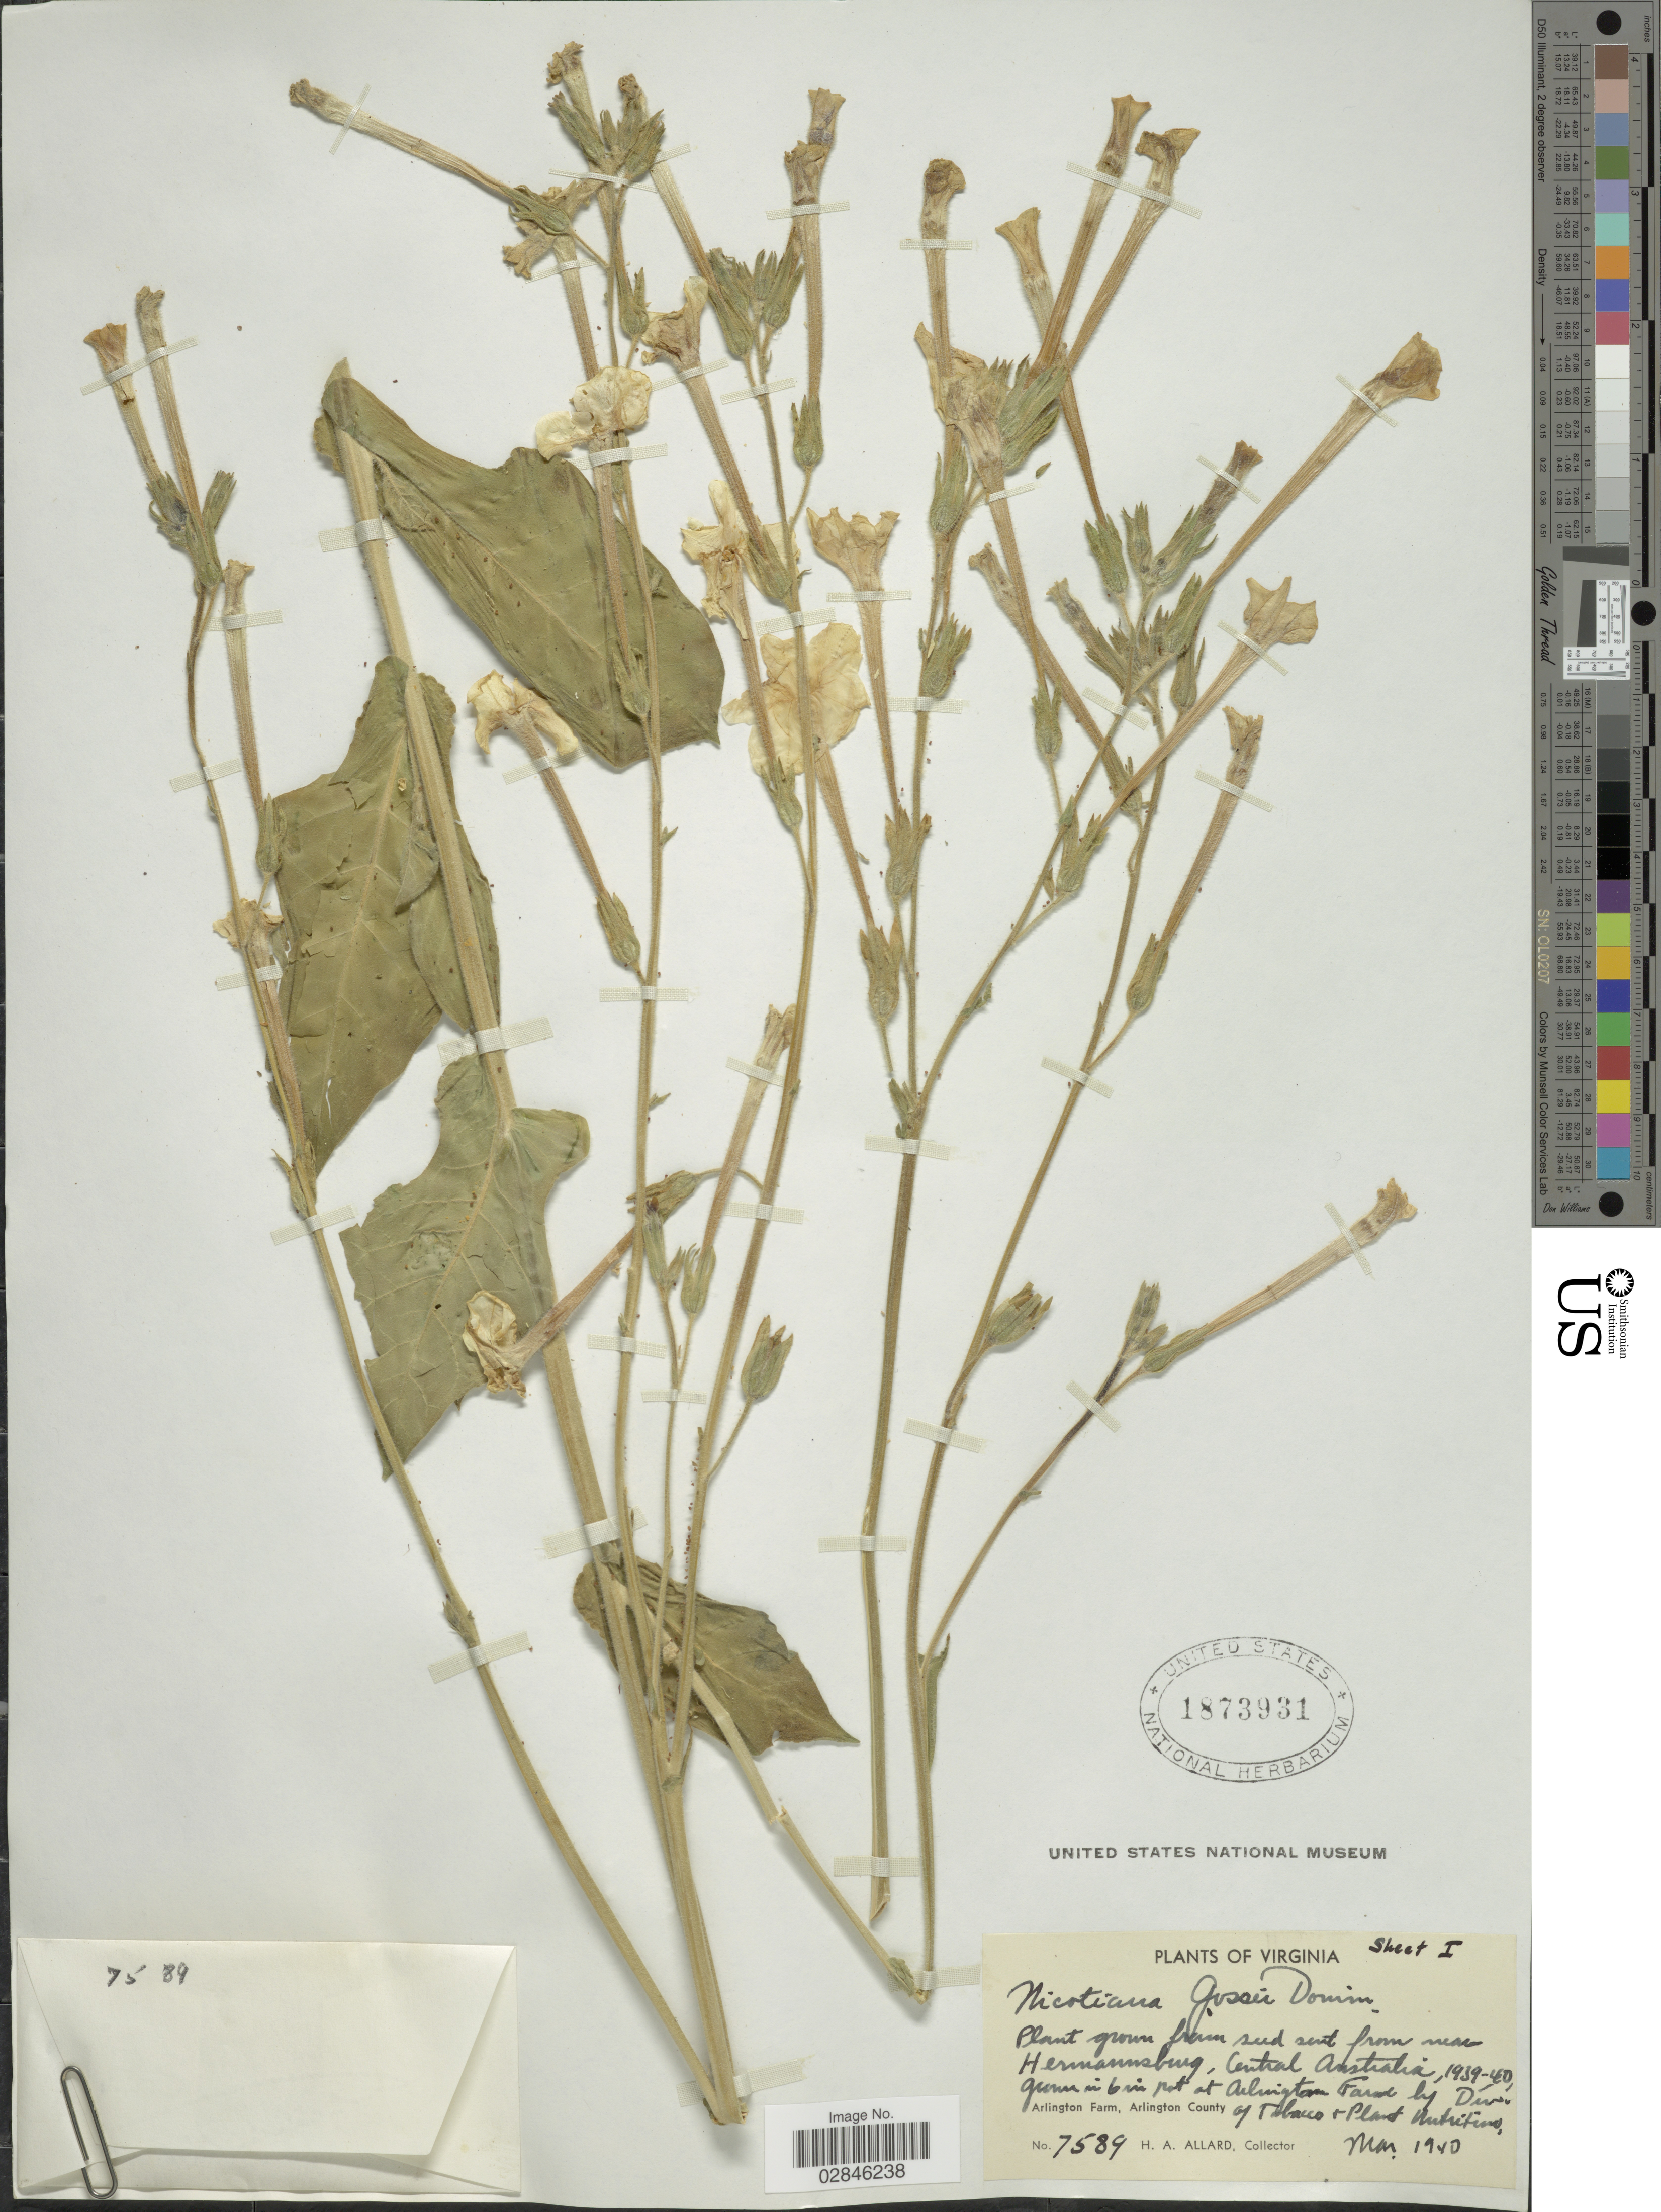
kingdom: Plantae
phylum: Tracheophyta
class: Magnoliopsida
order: Solanales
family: Solanaceae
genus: Nicotiana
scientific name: Nicotiana gossei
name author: Domin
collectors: H. A. Allard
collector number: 7589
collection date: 1940-03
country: United States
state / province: Virginia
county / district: Arlington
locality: Arlington Farm, Arlington County.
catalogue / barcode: US 1873931